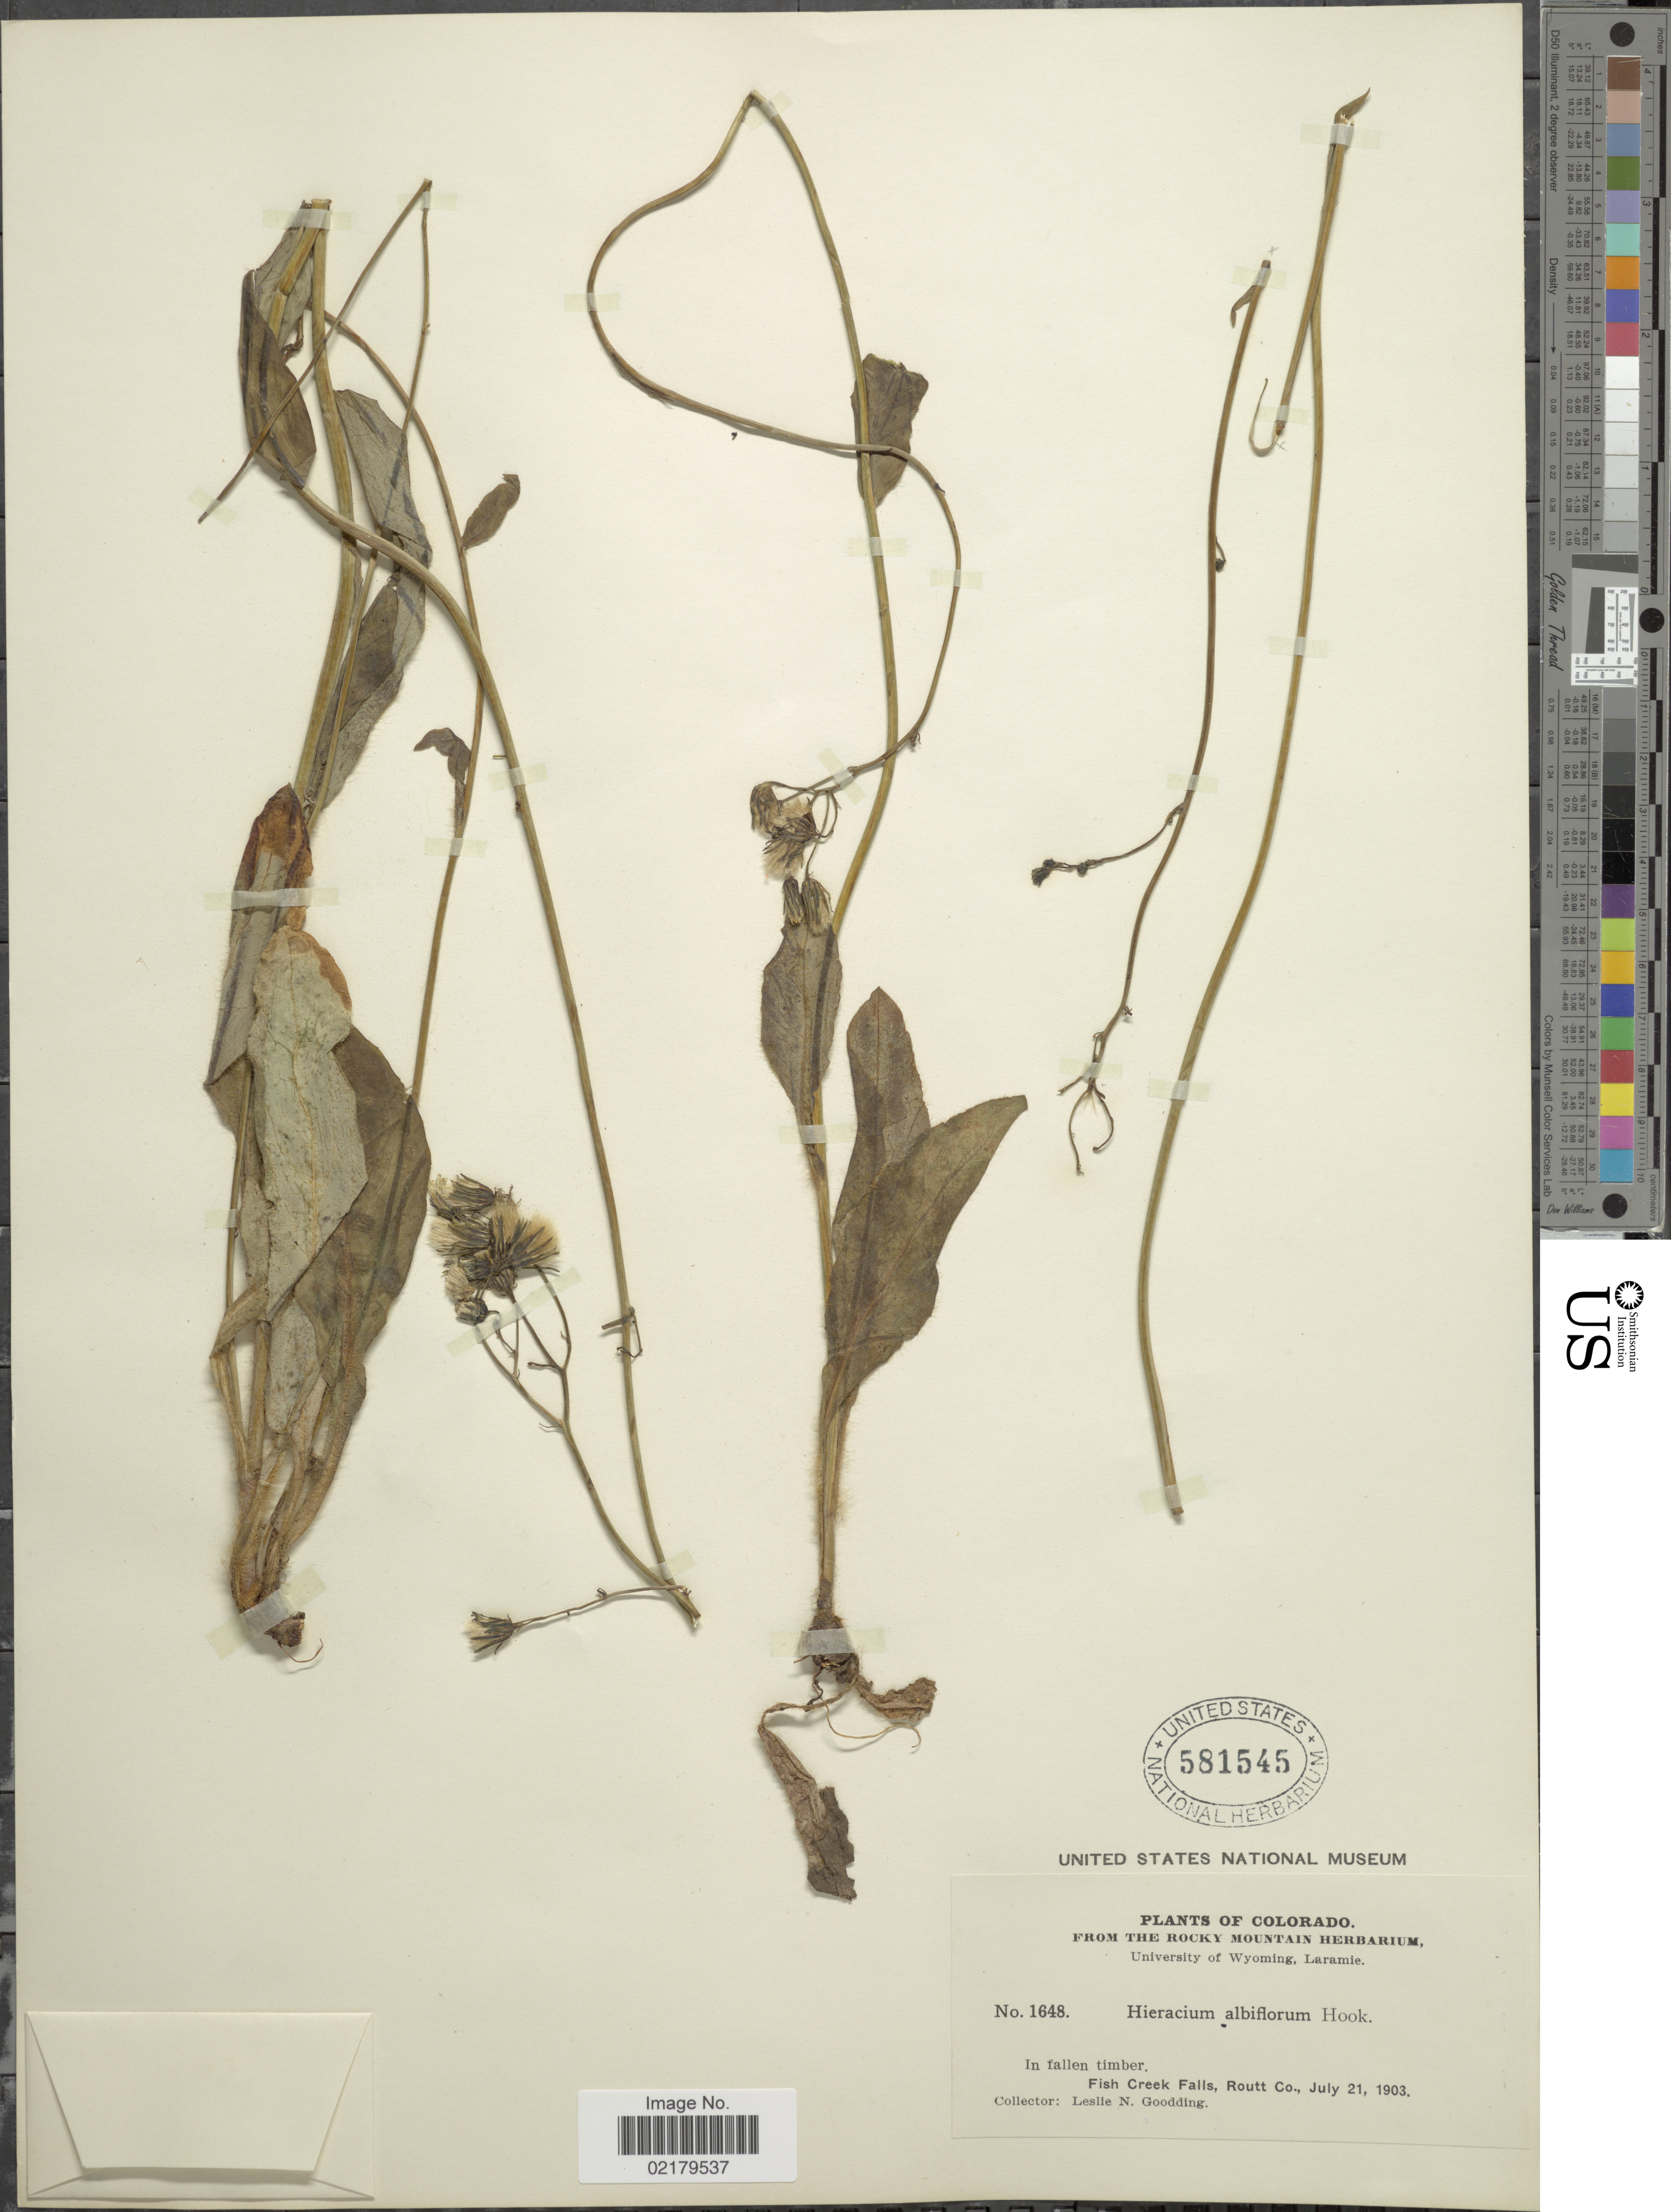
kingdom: Plantae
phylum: Tracheophyta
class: Magnoliopsida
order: Asterales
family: Asteraceae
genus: Hieracium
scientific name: Hieracium albiflorum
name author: Hook.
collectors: L. N. Goodding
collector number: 1648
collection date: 1903-07-21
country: United States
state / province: Colorado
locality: In tallen timber. Fish Creek Falls, Routt Co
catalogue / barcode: US 581545